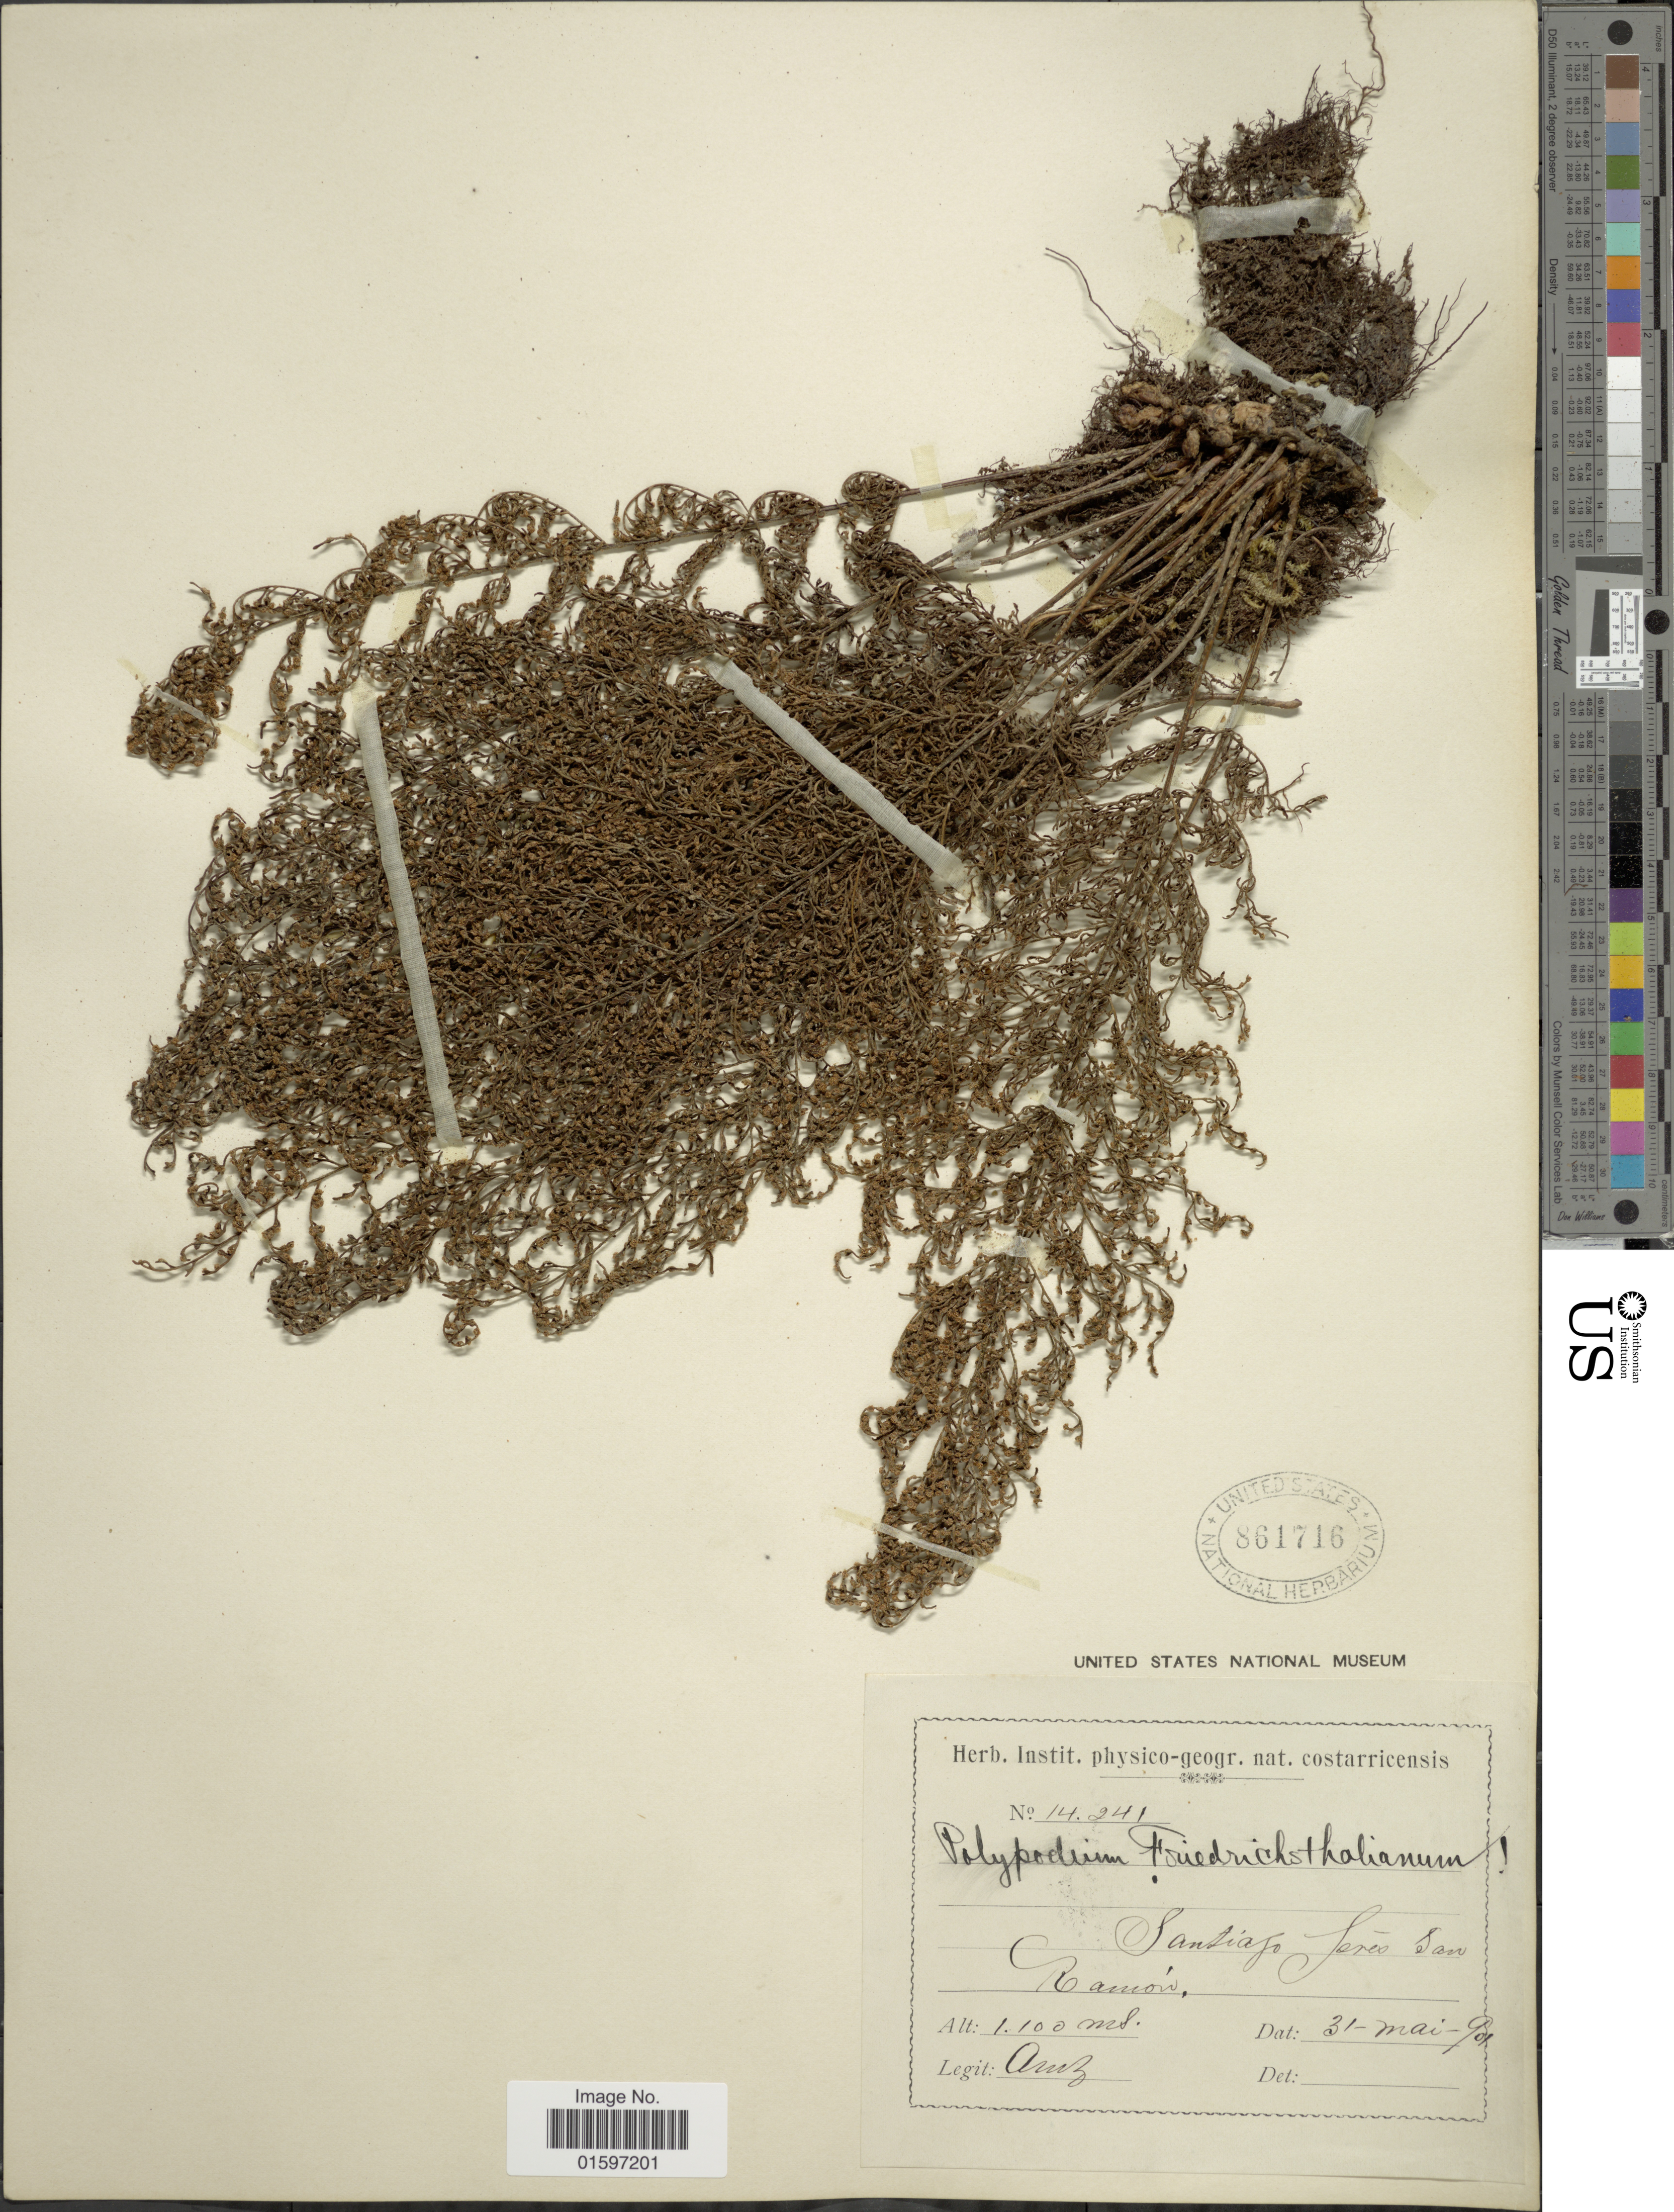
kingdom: Plantae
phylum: Tracheophyta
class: Polypodiopsida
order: Polypodiales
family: Polypodiaceae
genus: Pleopeltis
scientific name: Pleopeltis friedrichsthaliana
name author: (Kunze)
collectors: ex Herb. Inst. Physico-Geogr. Nat. Costarricensis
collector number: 14241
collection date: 1901-05-31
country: Argentina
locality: Santiago Serés San Ramón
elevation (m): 1100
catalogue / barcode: US 861716